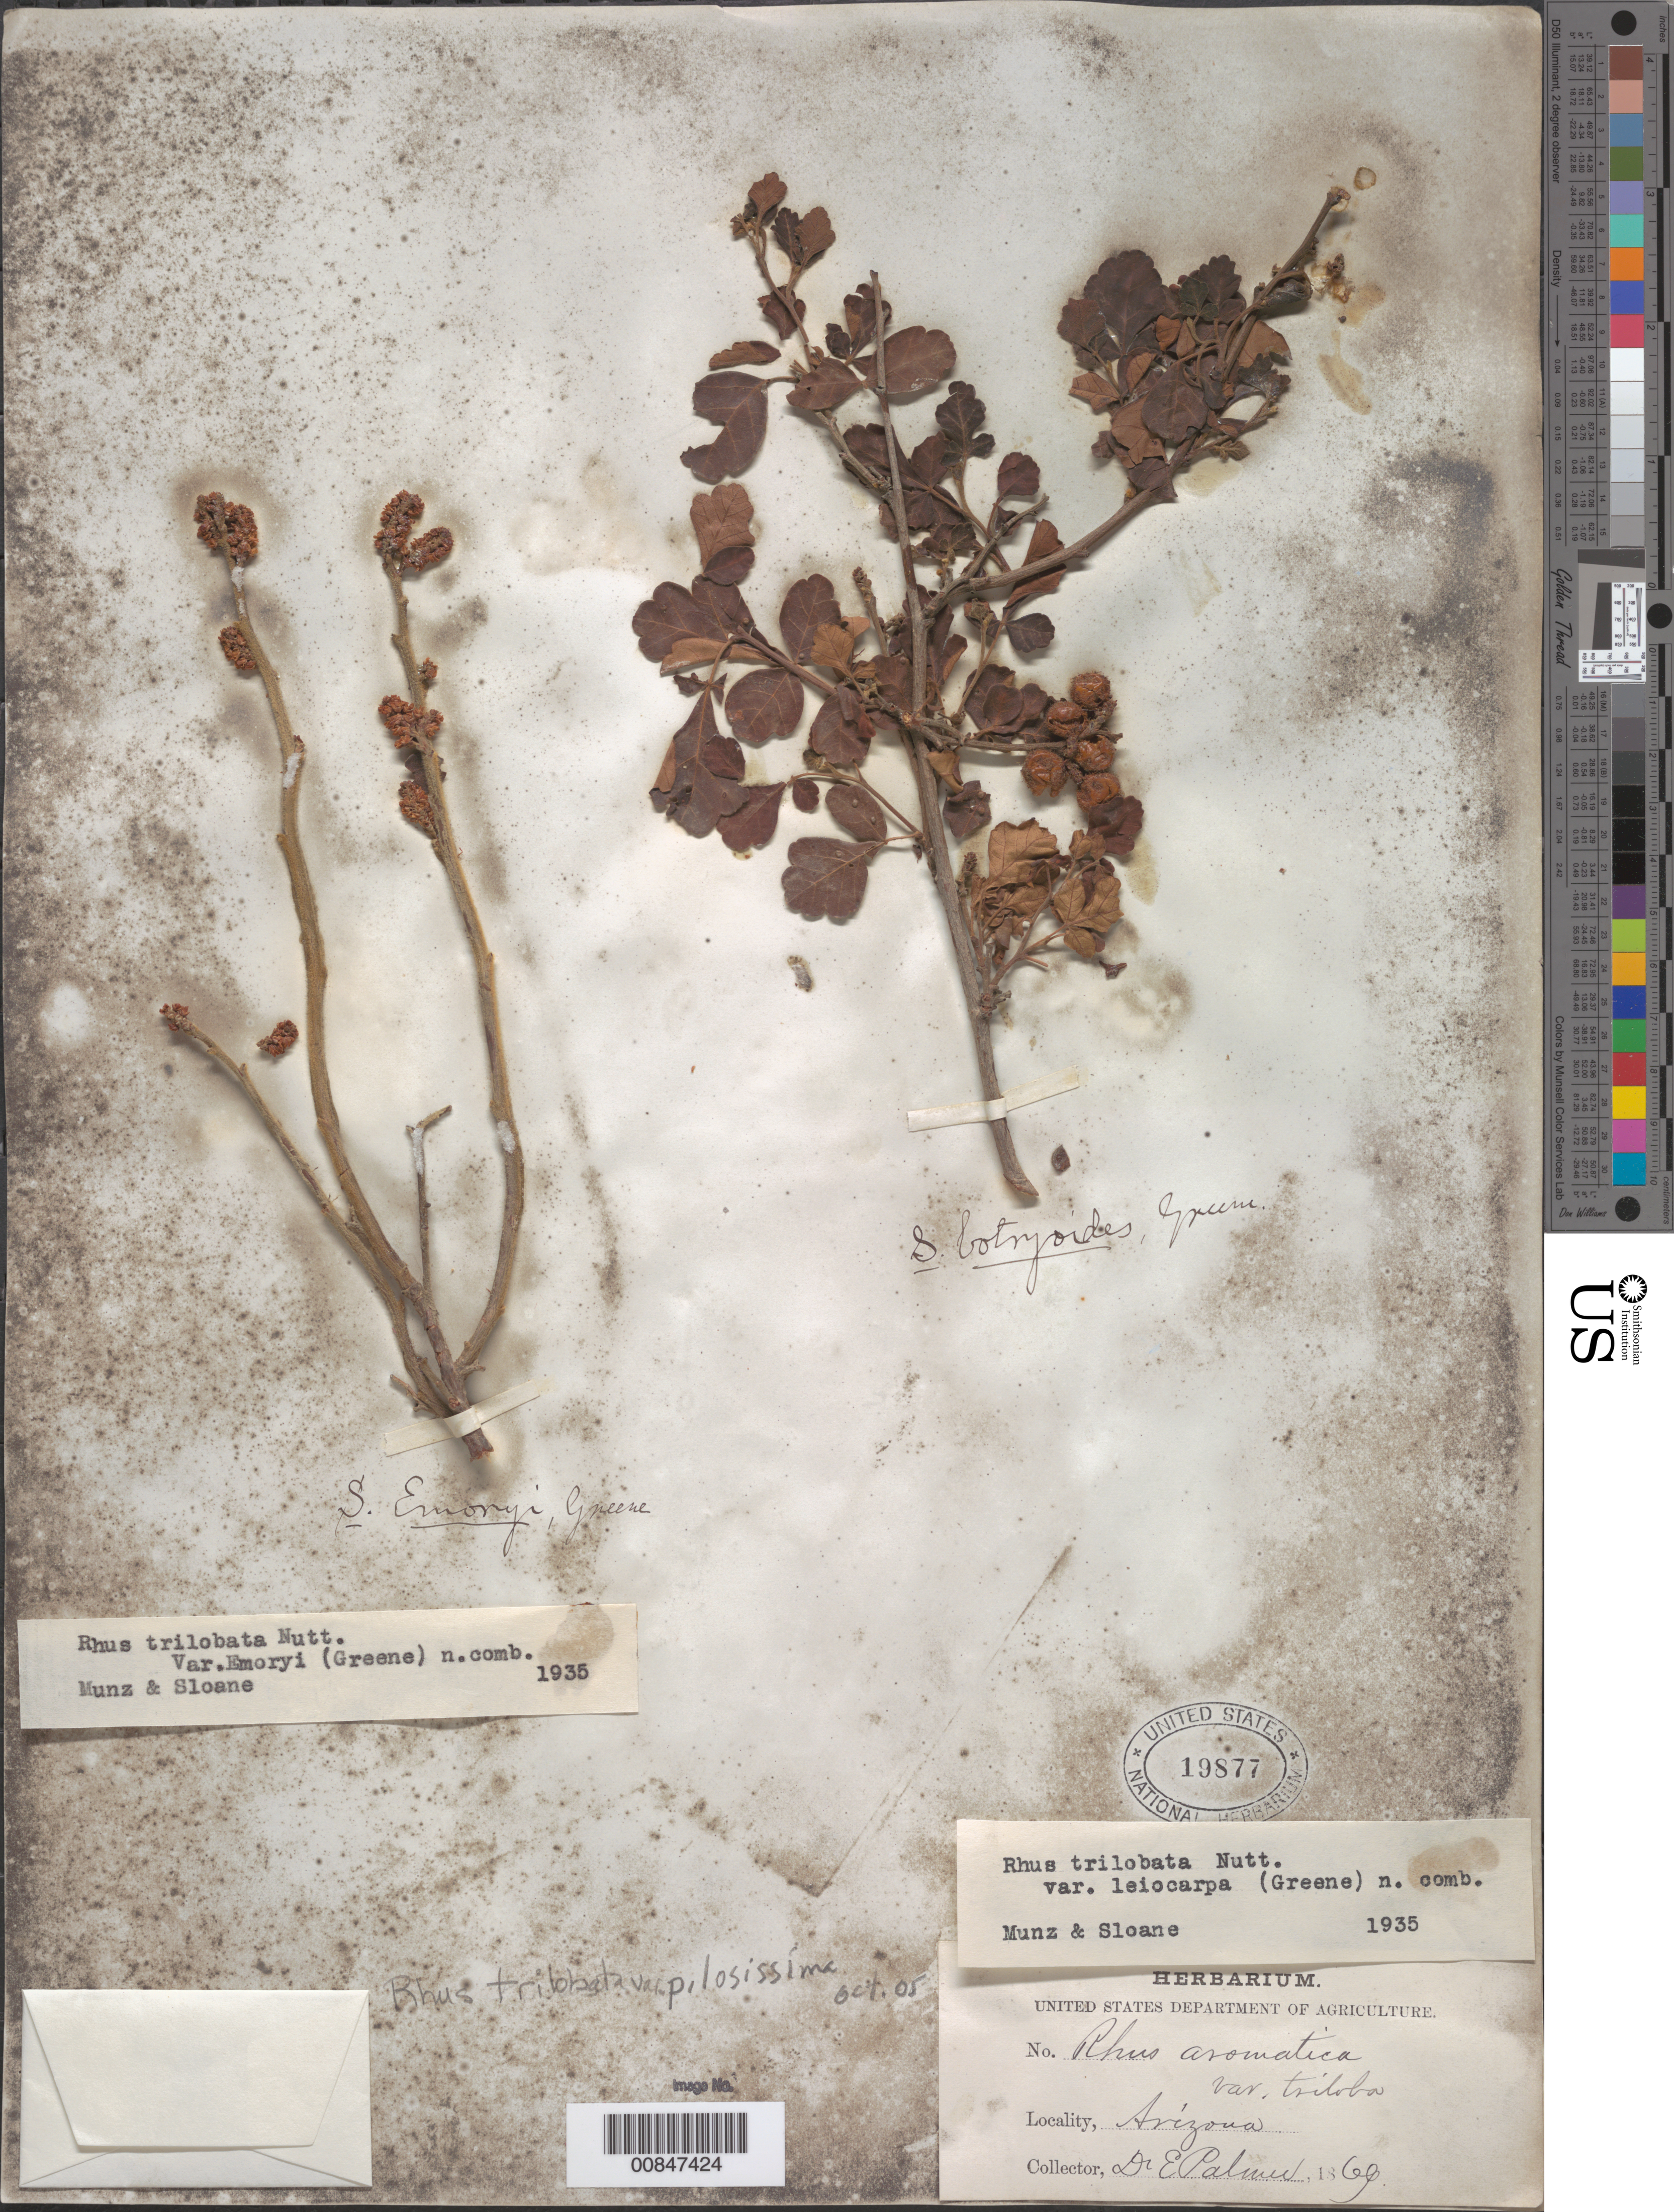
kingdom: Plantae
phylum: Tracheophyta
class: Magnoliopsida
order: Sapindales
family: Anacardiaceae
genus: Rhus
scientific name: Rhus trilobata var. pilosissima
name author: Engl.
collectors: E. Palmer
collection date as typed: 1869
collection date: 1869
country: United States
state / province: Arizona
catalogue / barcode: US 19877